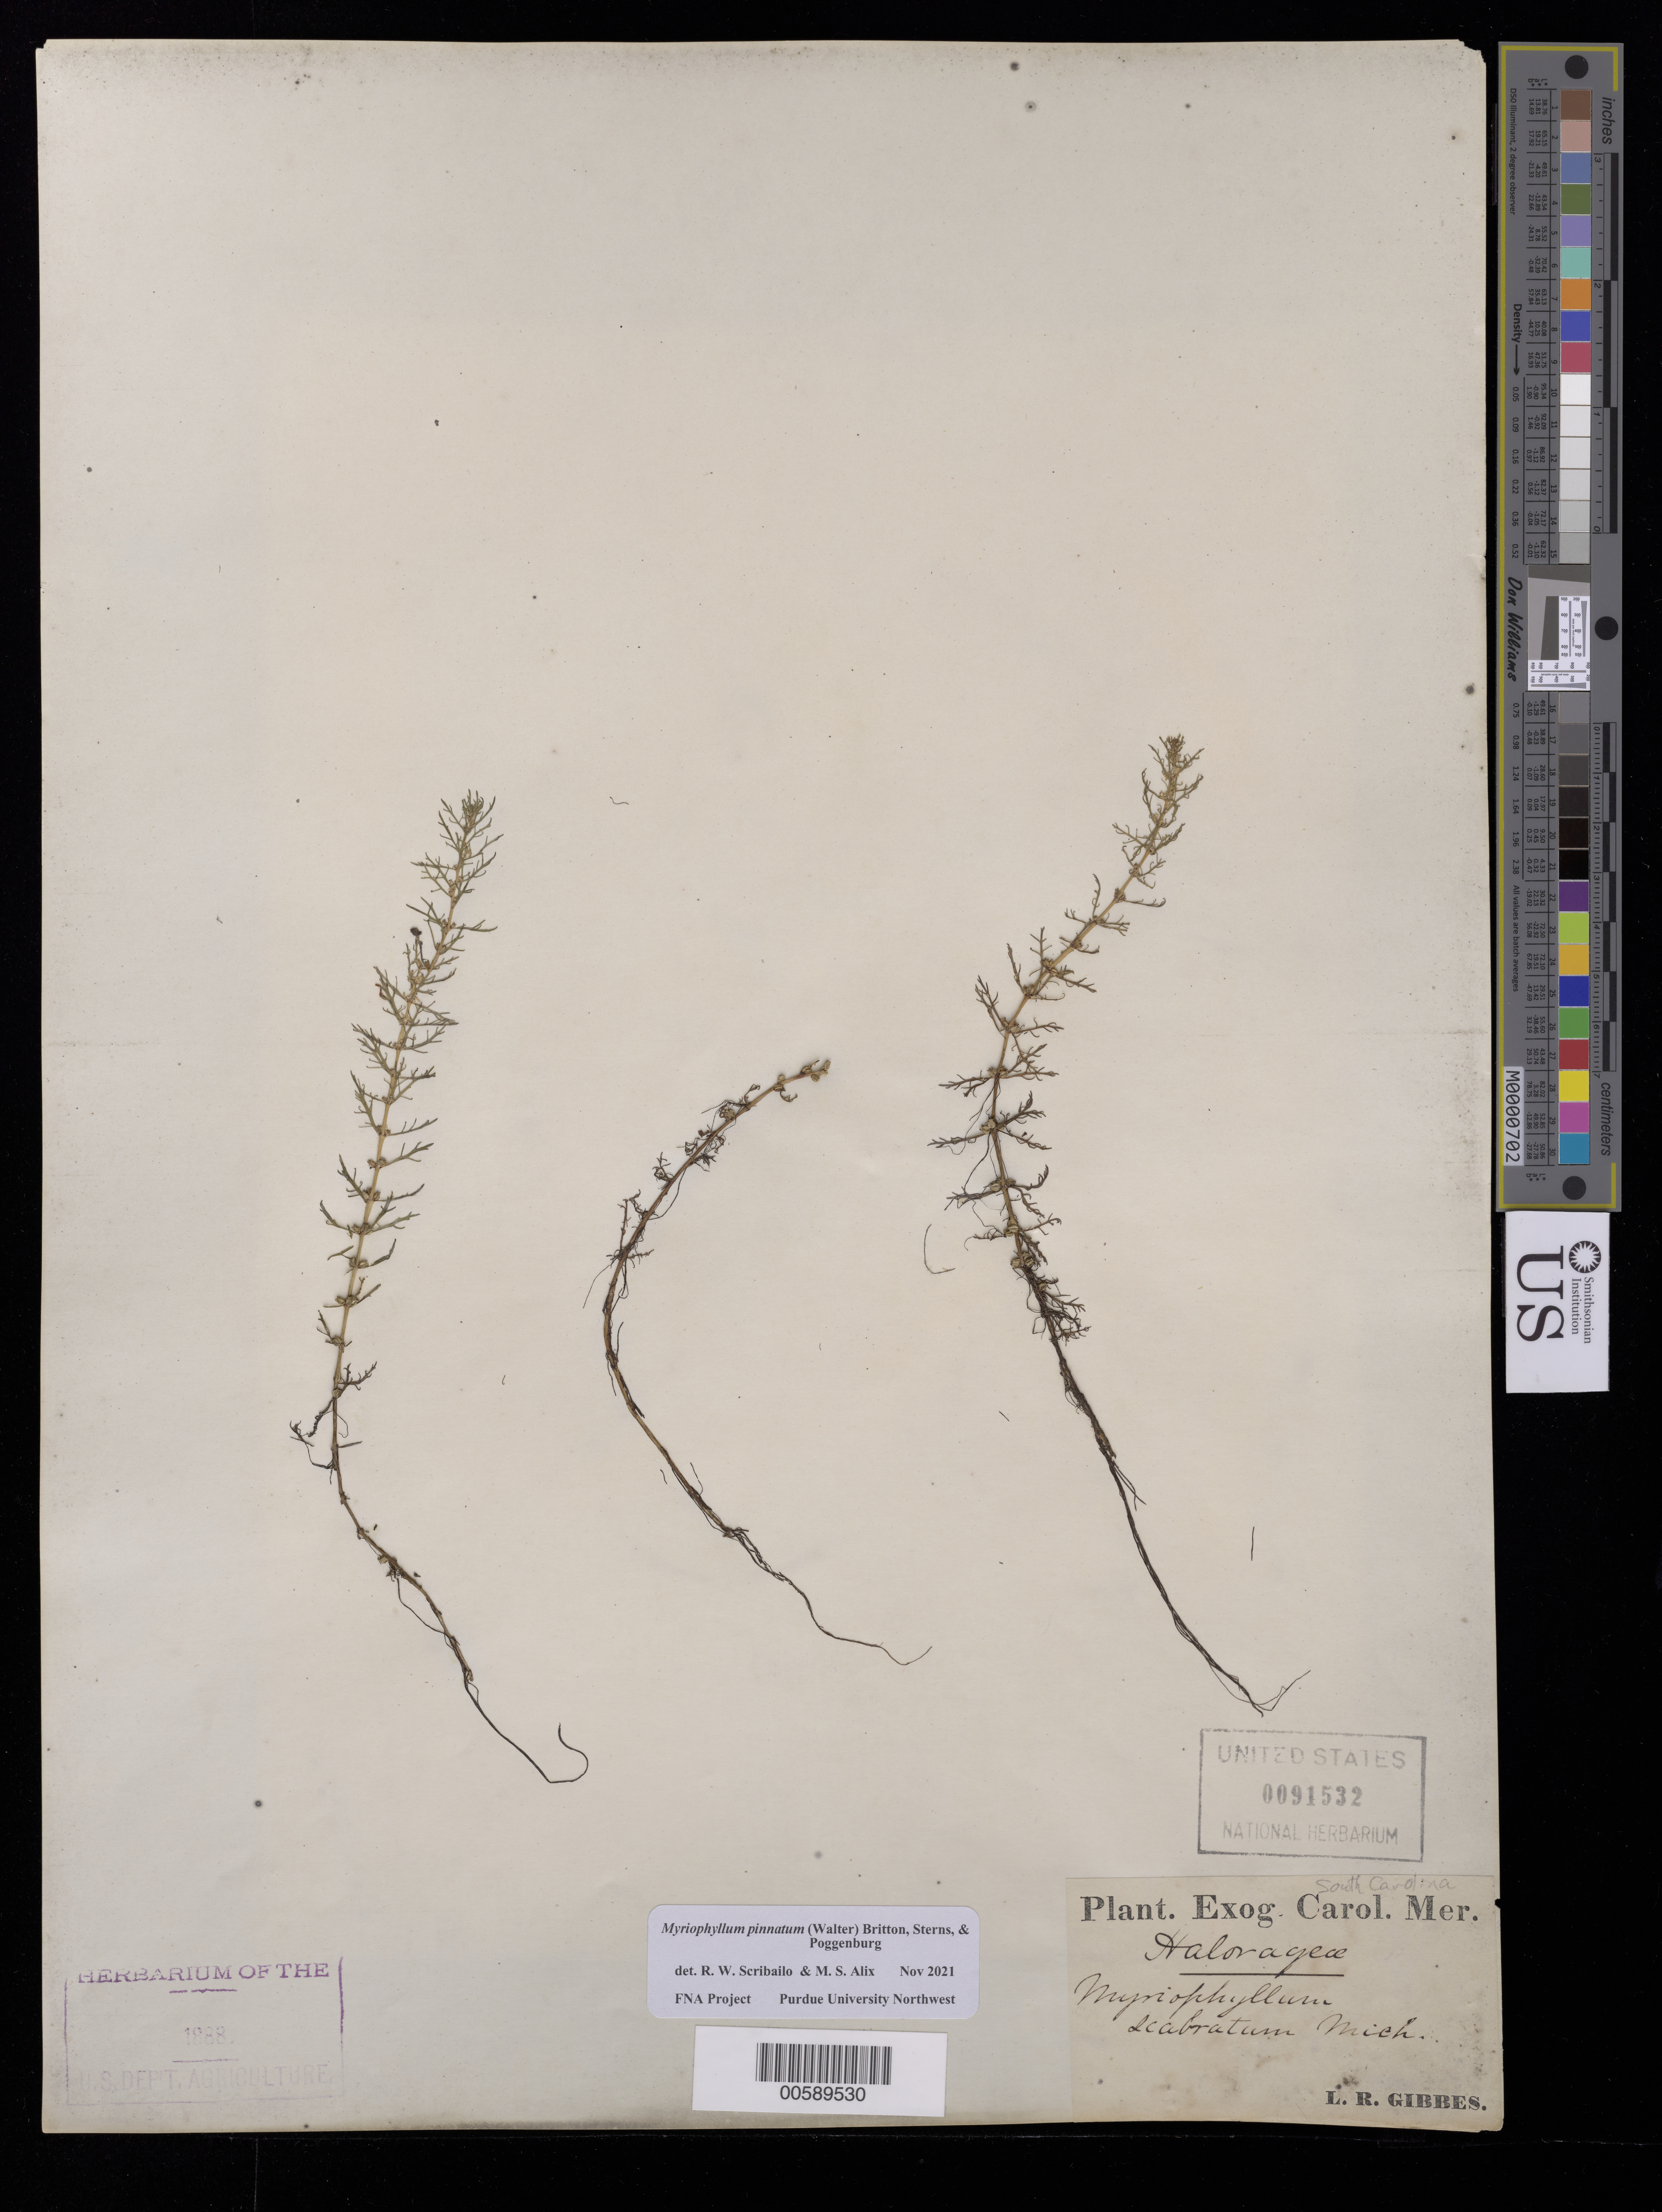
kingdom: Plantae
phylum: Tracheophyta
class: Magnoliopsida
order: Saxifragales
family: Haloragaceae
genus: Myriophyllum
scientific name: Myriophyllum pinnatum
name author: (Walter) Britton, Stearns & Poggenb.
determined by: Scribailo, R. W.; Alix, M. S.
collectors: L. Gibbes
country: United States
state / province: South Carolina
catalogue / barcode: US 91532